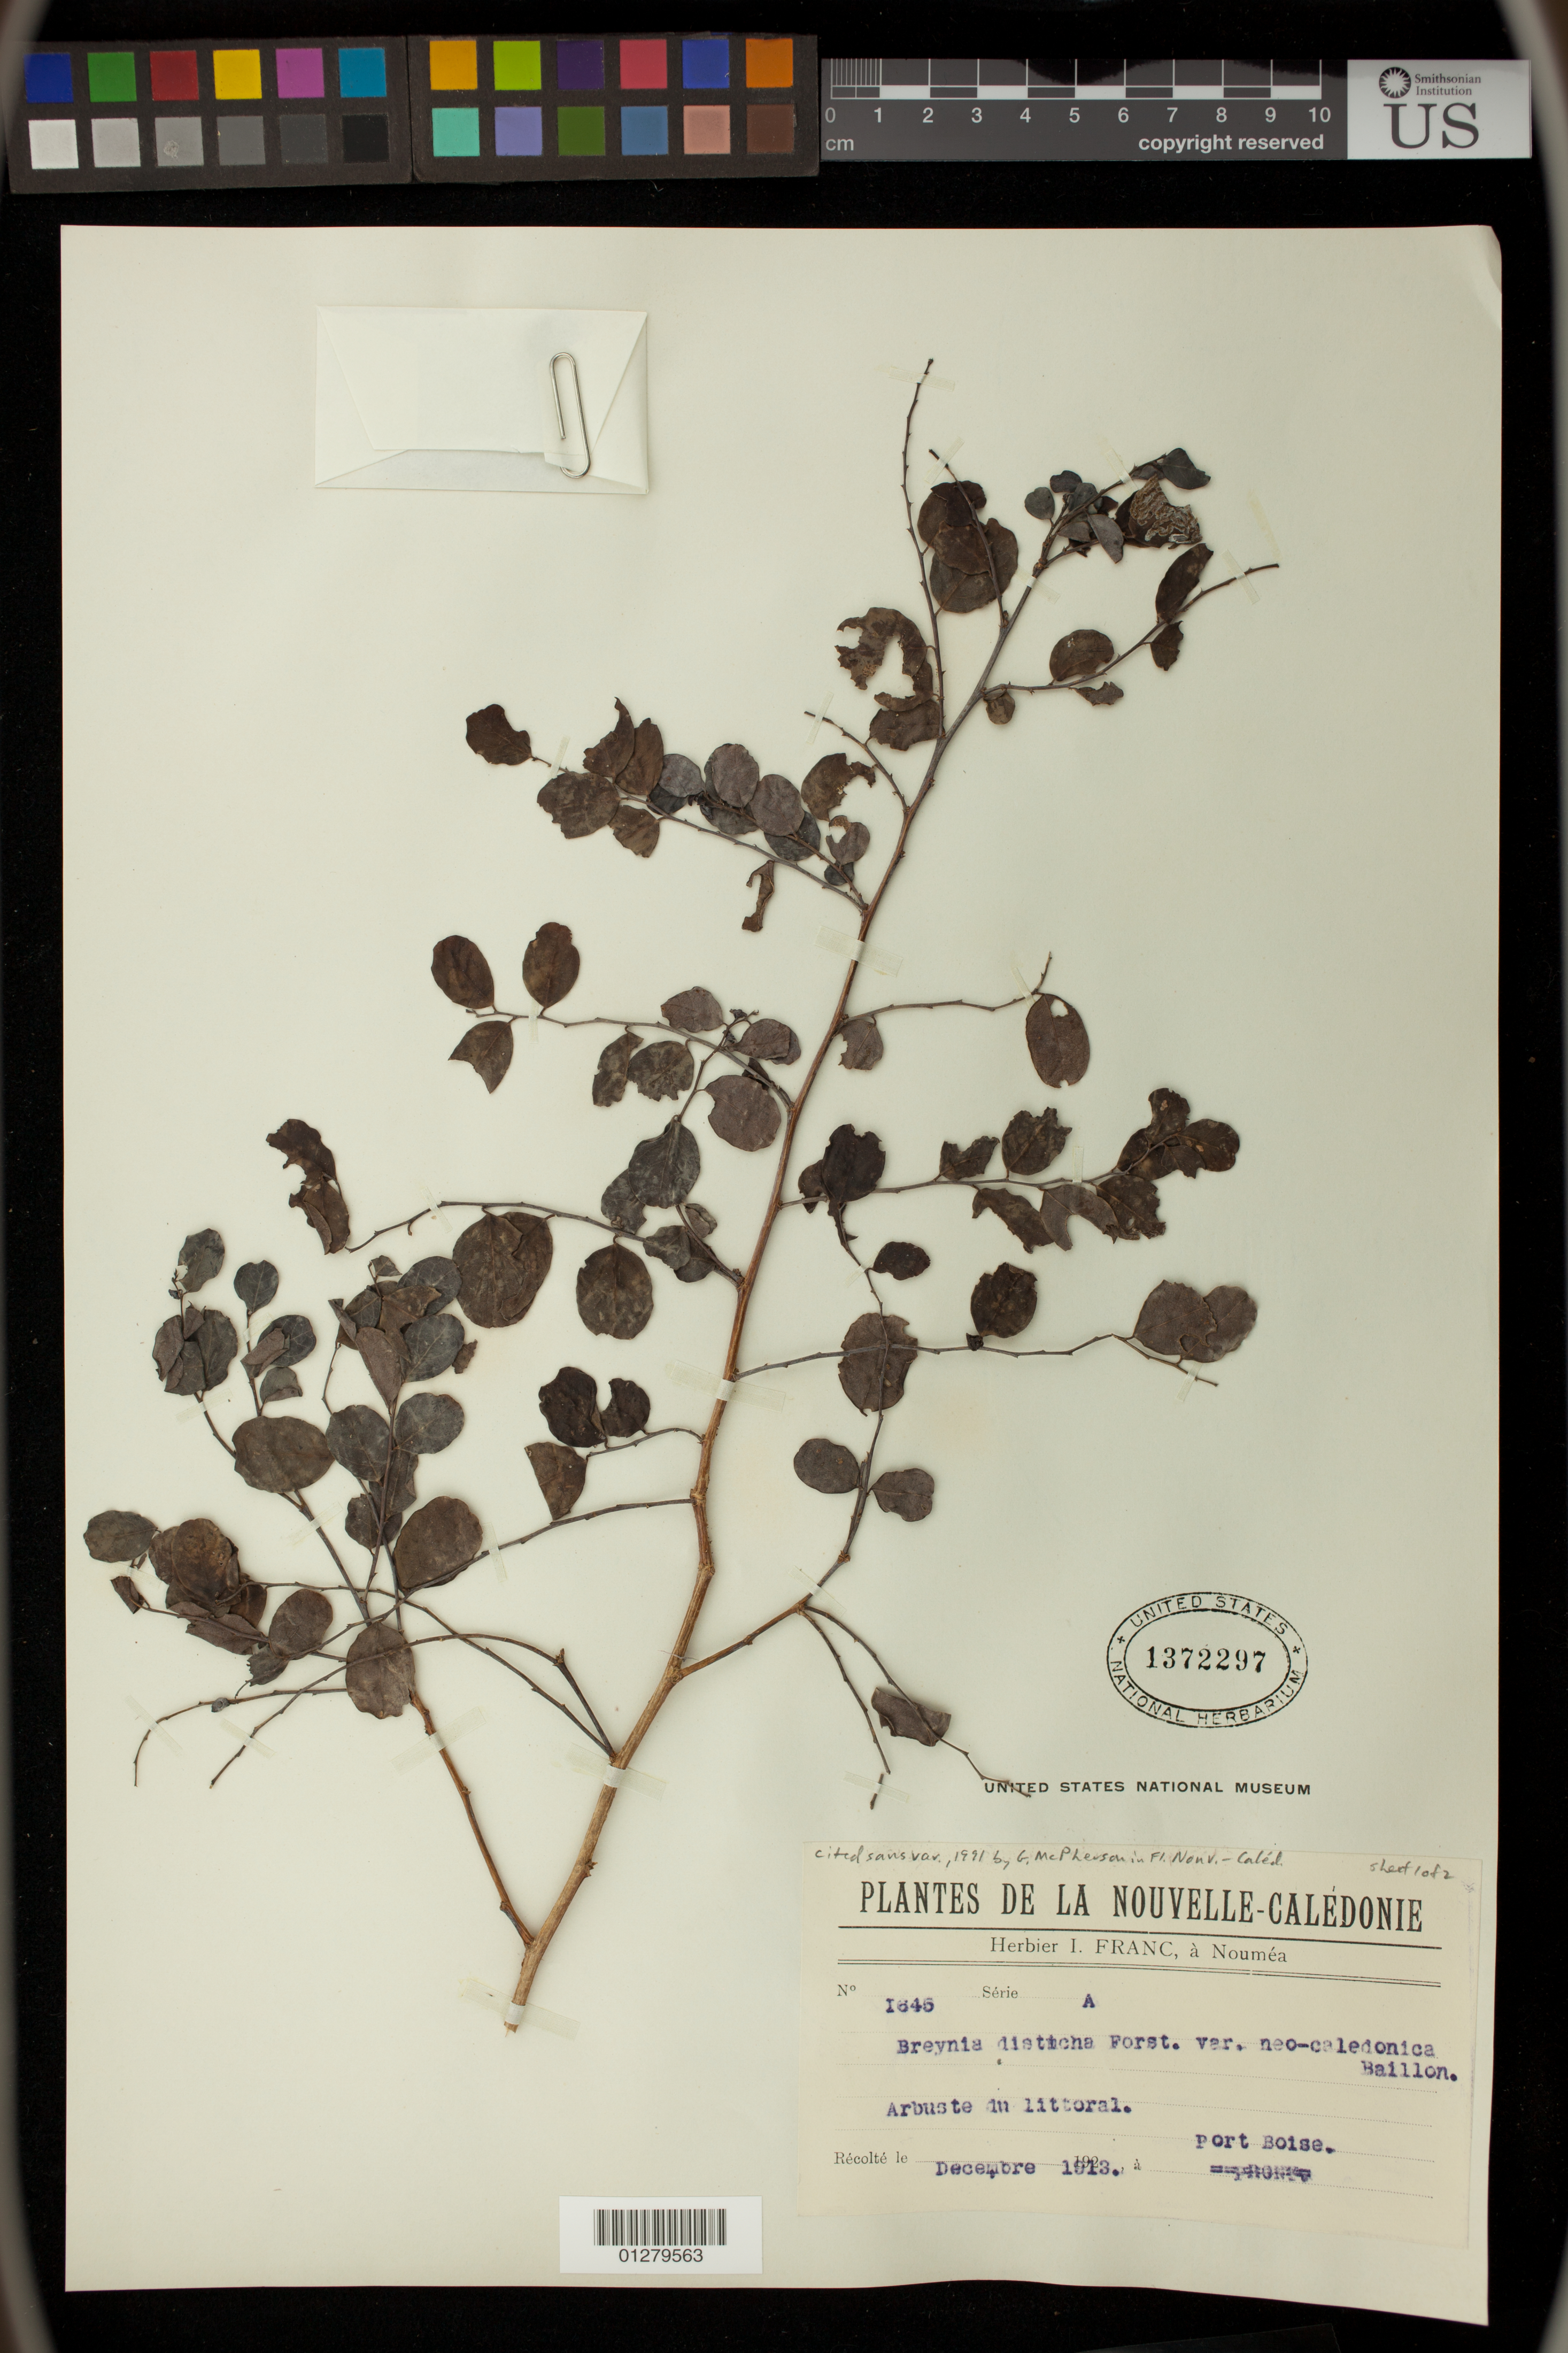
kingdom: Plantae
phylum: Tracheophyta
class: Magnoliopsida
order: Malpighiales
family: Phyllanthaceae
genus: Phyllanthus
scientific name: Phyllanthus nivosus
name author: W. Bull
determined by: Wagner, W. L., (BOT), Smithsonian Institution - National Museum of Natural History (UNITED STATES)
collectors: I. Franc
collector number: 1646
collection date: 1913-12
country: New Caledonia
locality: Port Boise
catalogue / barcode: US 1372297